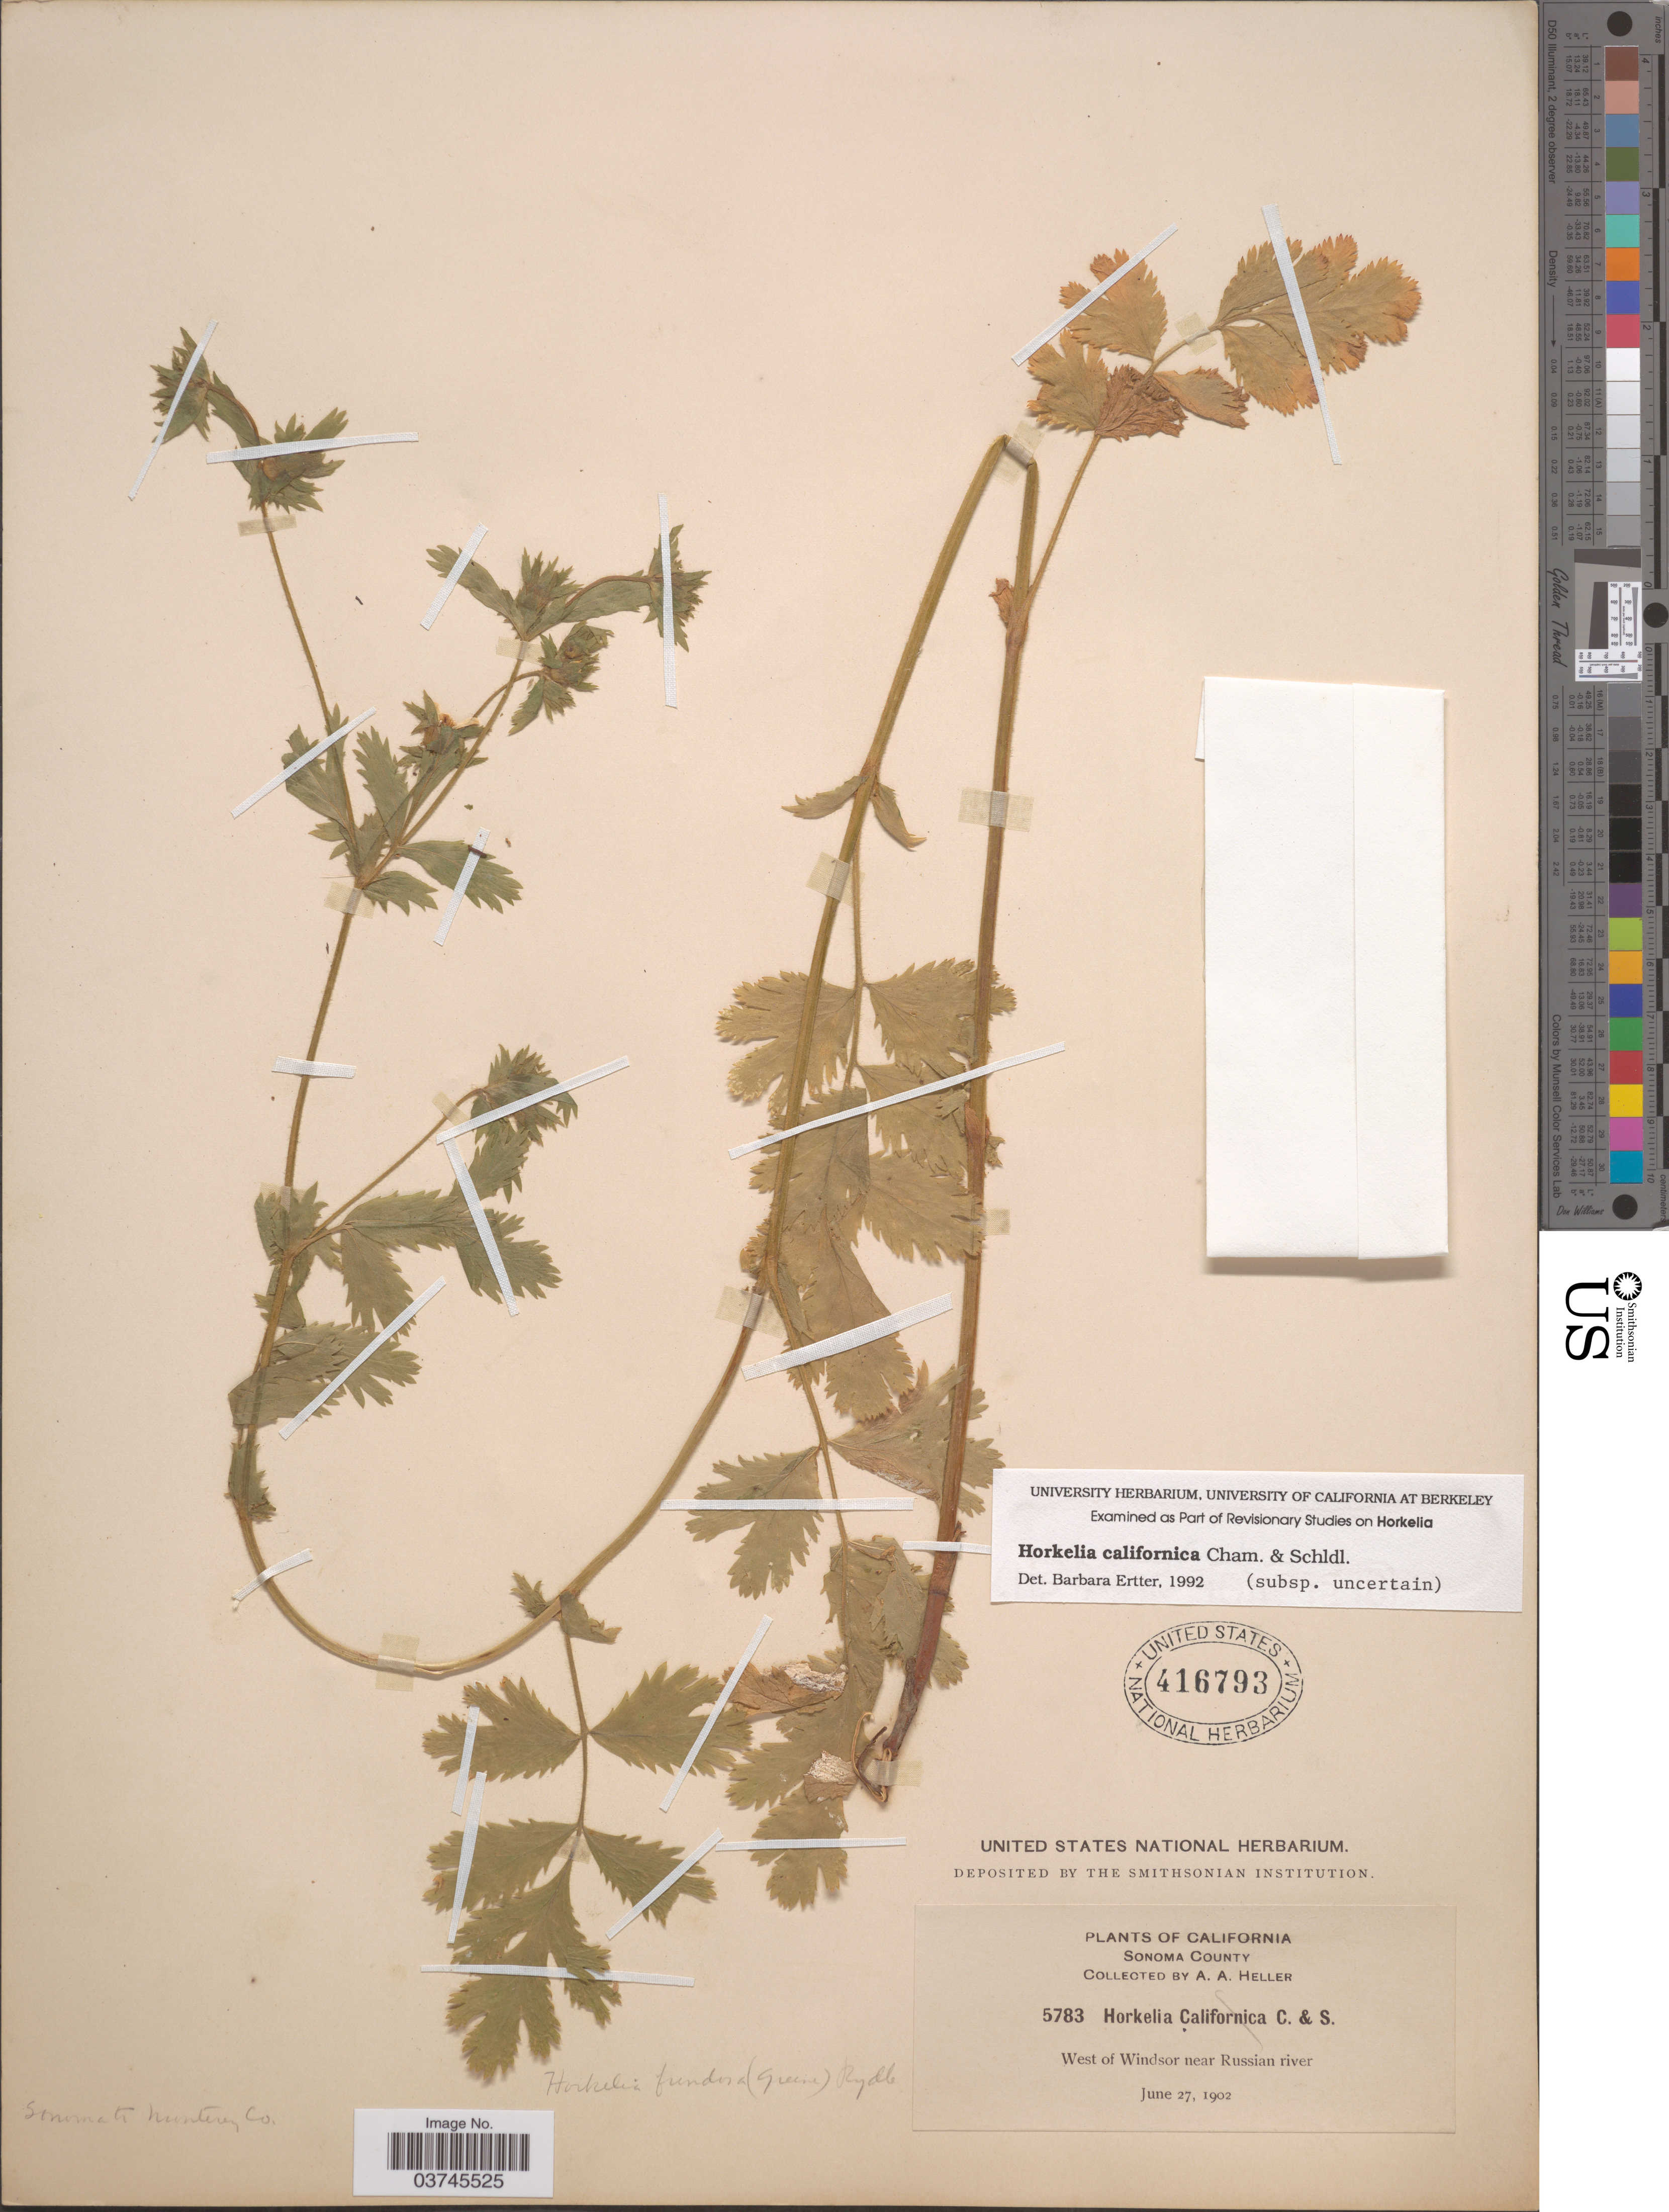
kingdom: Plantae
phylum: Tracheophyta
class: Magnoliopsida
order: Rosales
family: Rosaceae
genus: Potentilla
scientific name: Potentilla californica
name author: (Cham. & Schltdl.) Greene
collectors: A. A. Heller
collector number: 5783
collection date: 1902-06-27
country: United States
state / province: California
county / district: Sonoma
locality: Sonoma County. West of Windsor near Russian river.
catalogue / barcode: US 416793